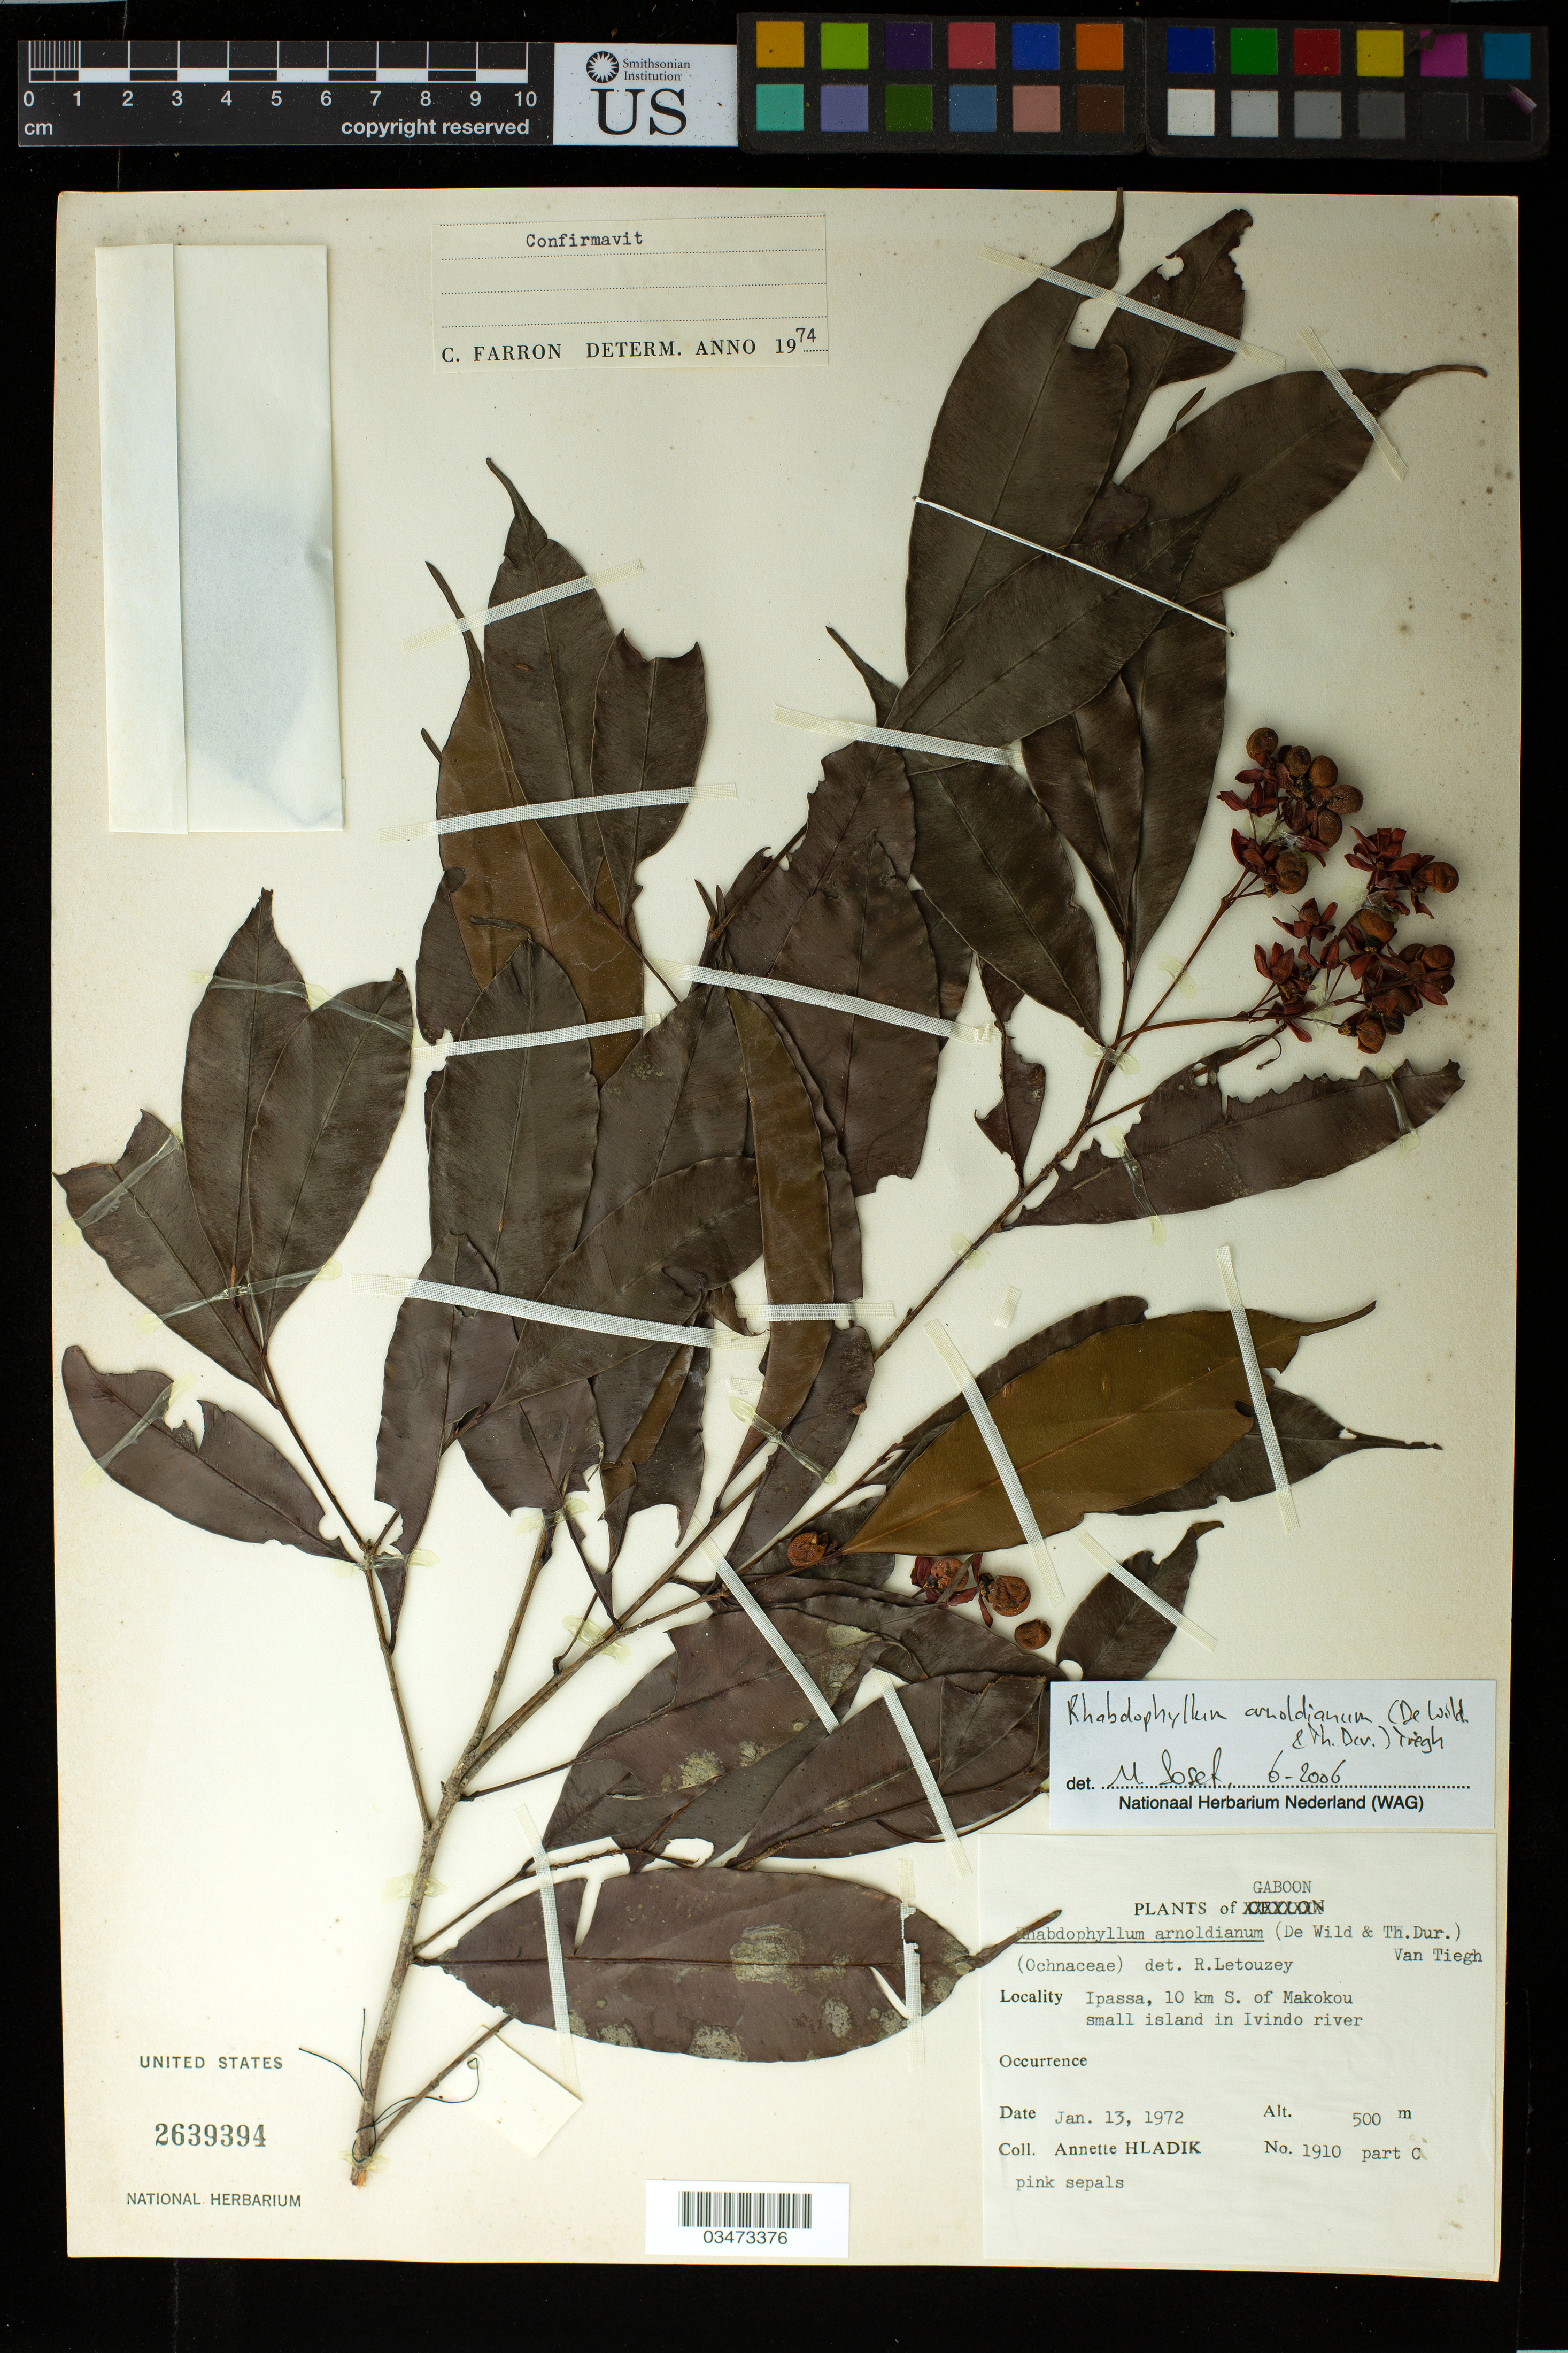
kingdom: Plantae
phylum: Tracheophyta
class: Magnoliopsida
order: Malpighiales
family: Ochnaceae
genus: Rhabdophyllum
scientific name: Rhabdophyllum arnoldianum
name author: (De Wild. & T. Durand) Tiegh.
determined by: Sosef, M. S. M.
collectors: A. Hladik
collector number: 1910 part C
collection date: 1972-01-13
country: Gabon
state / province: Haut-Ogooué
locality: Ipassa, 10 km S of Makokou, small island in Ivindo River.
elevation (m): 500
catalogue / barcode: US 2639394